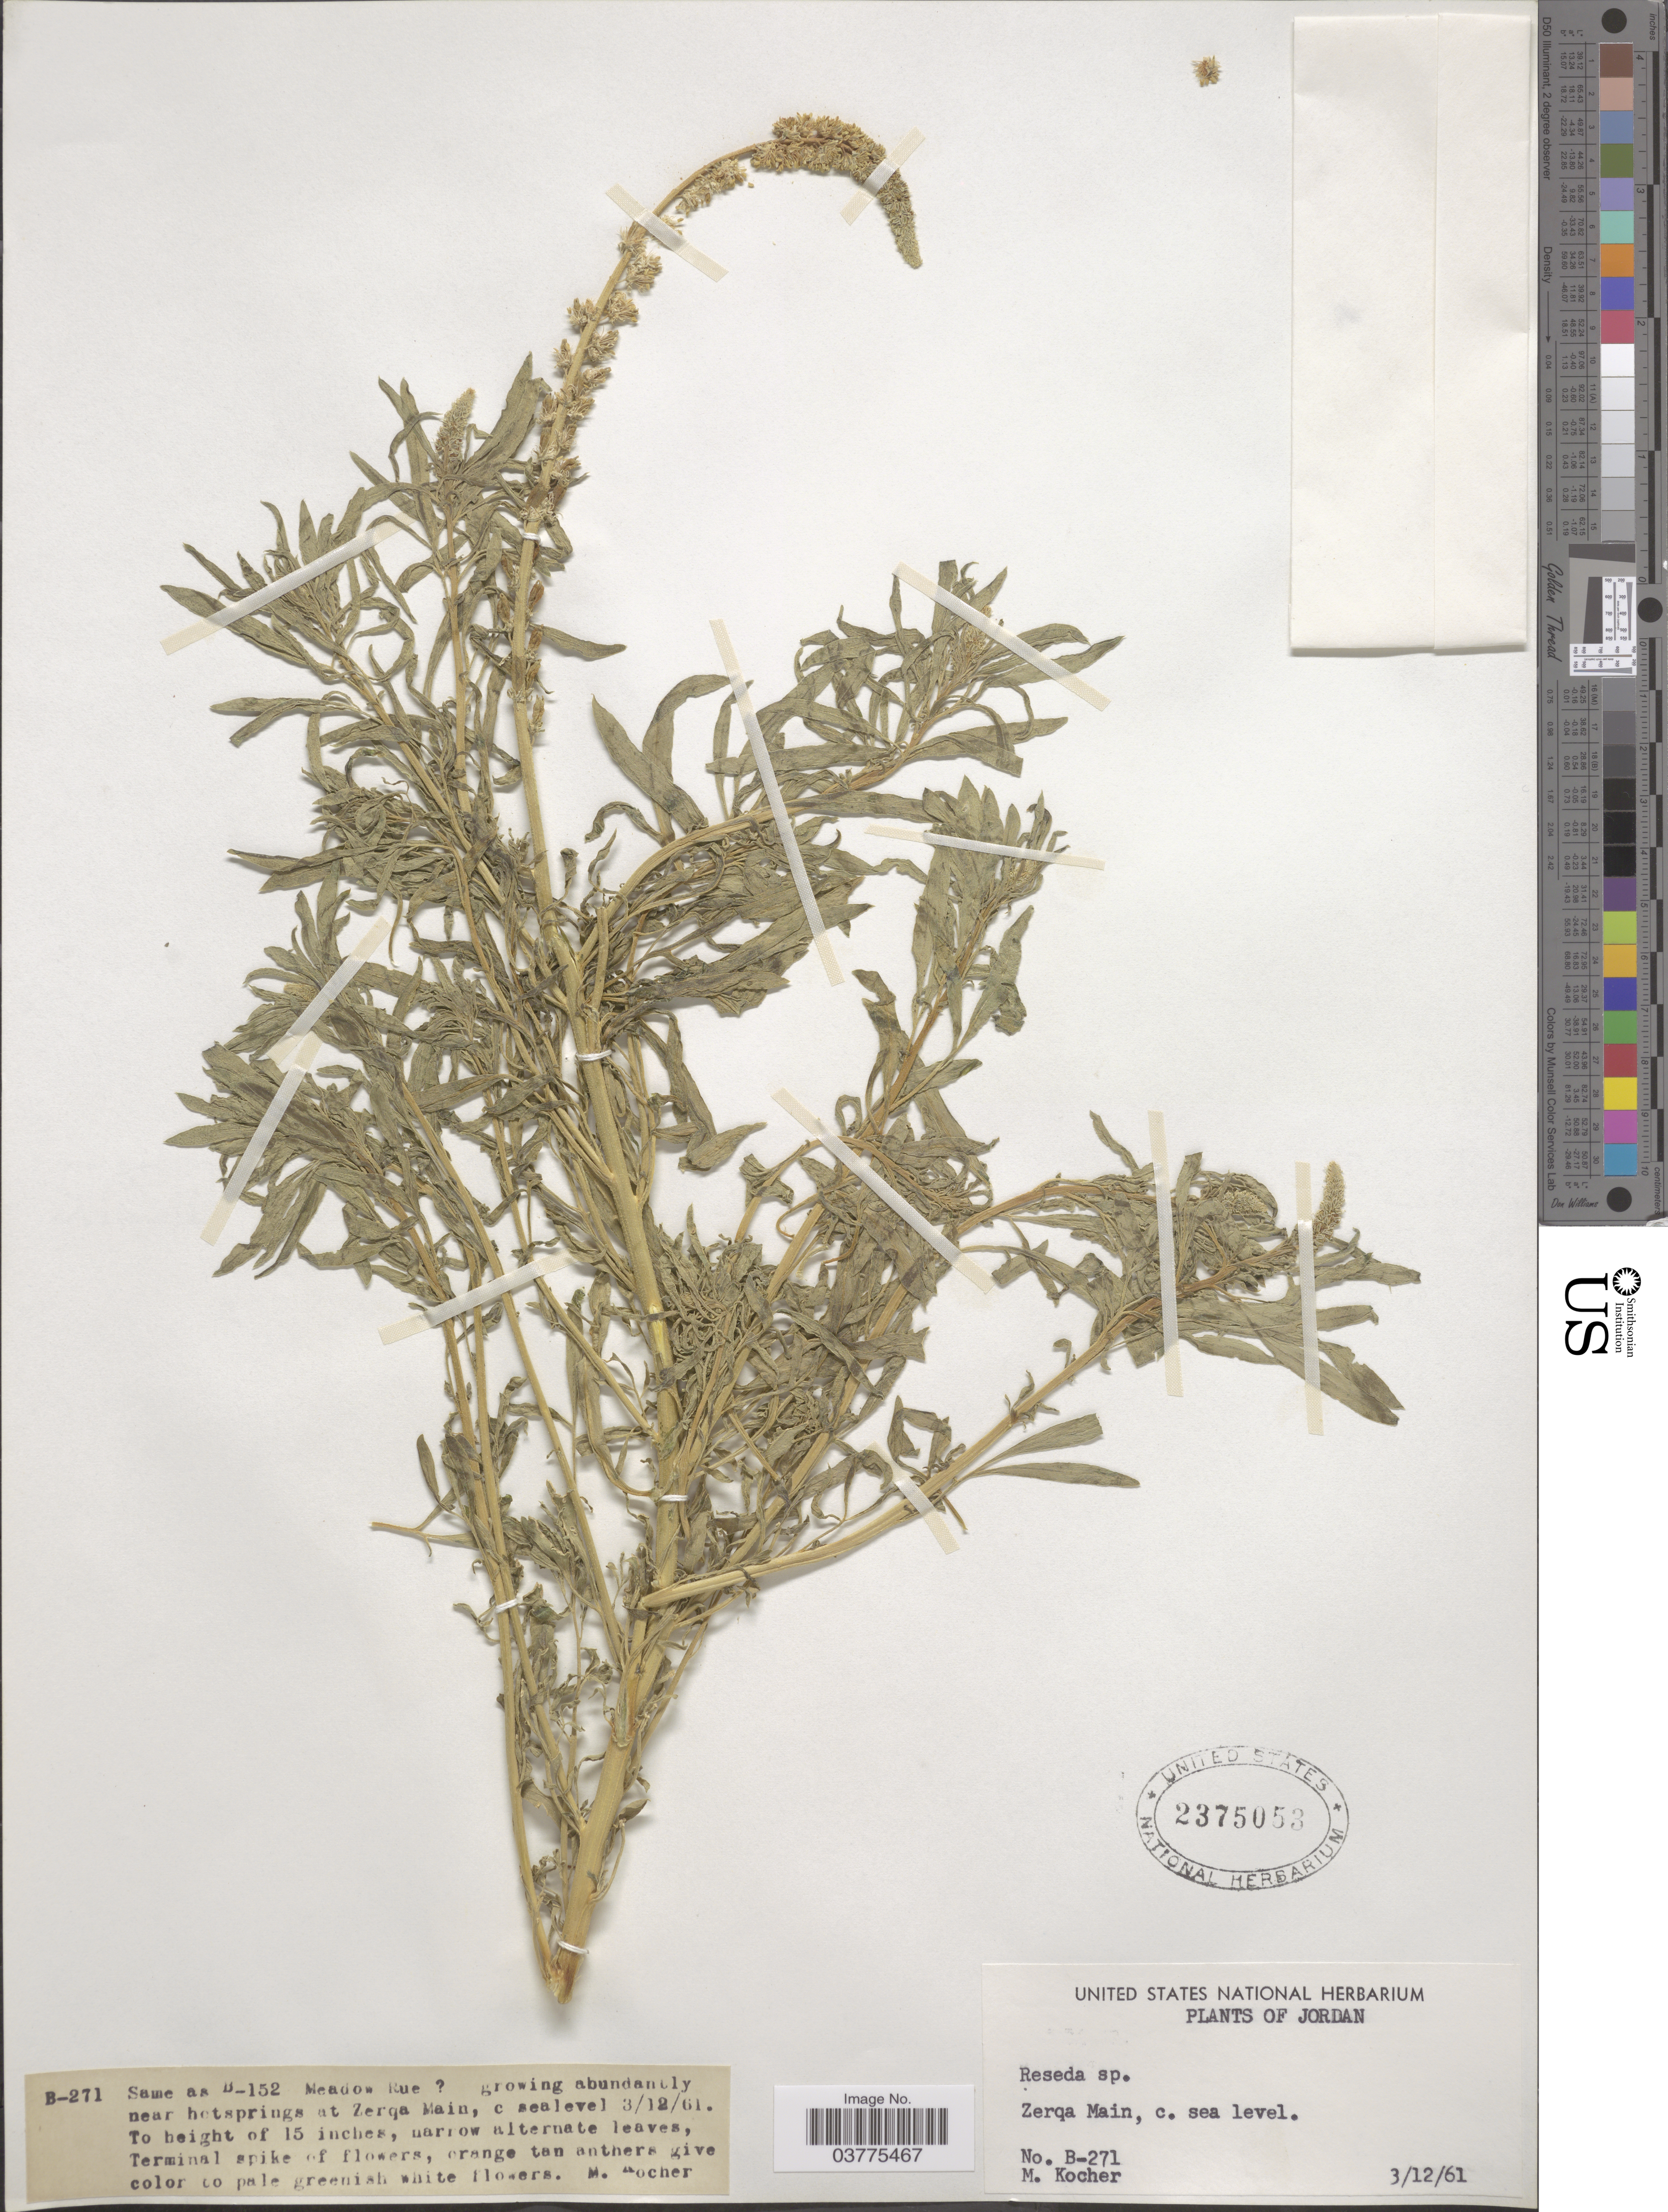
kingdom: Plantae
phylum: Tracheophyta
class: Magnoliopsida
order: Brassicales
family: Resedaceae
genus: Reseda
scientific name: Reseda sp.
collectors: M. Kocher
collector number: B-271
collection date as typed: Transcribed d/m/y: 3/12/61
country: Jordan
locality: Zerqa Main.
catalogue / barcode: US 2375053